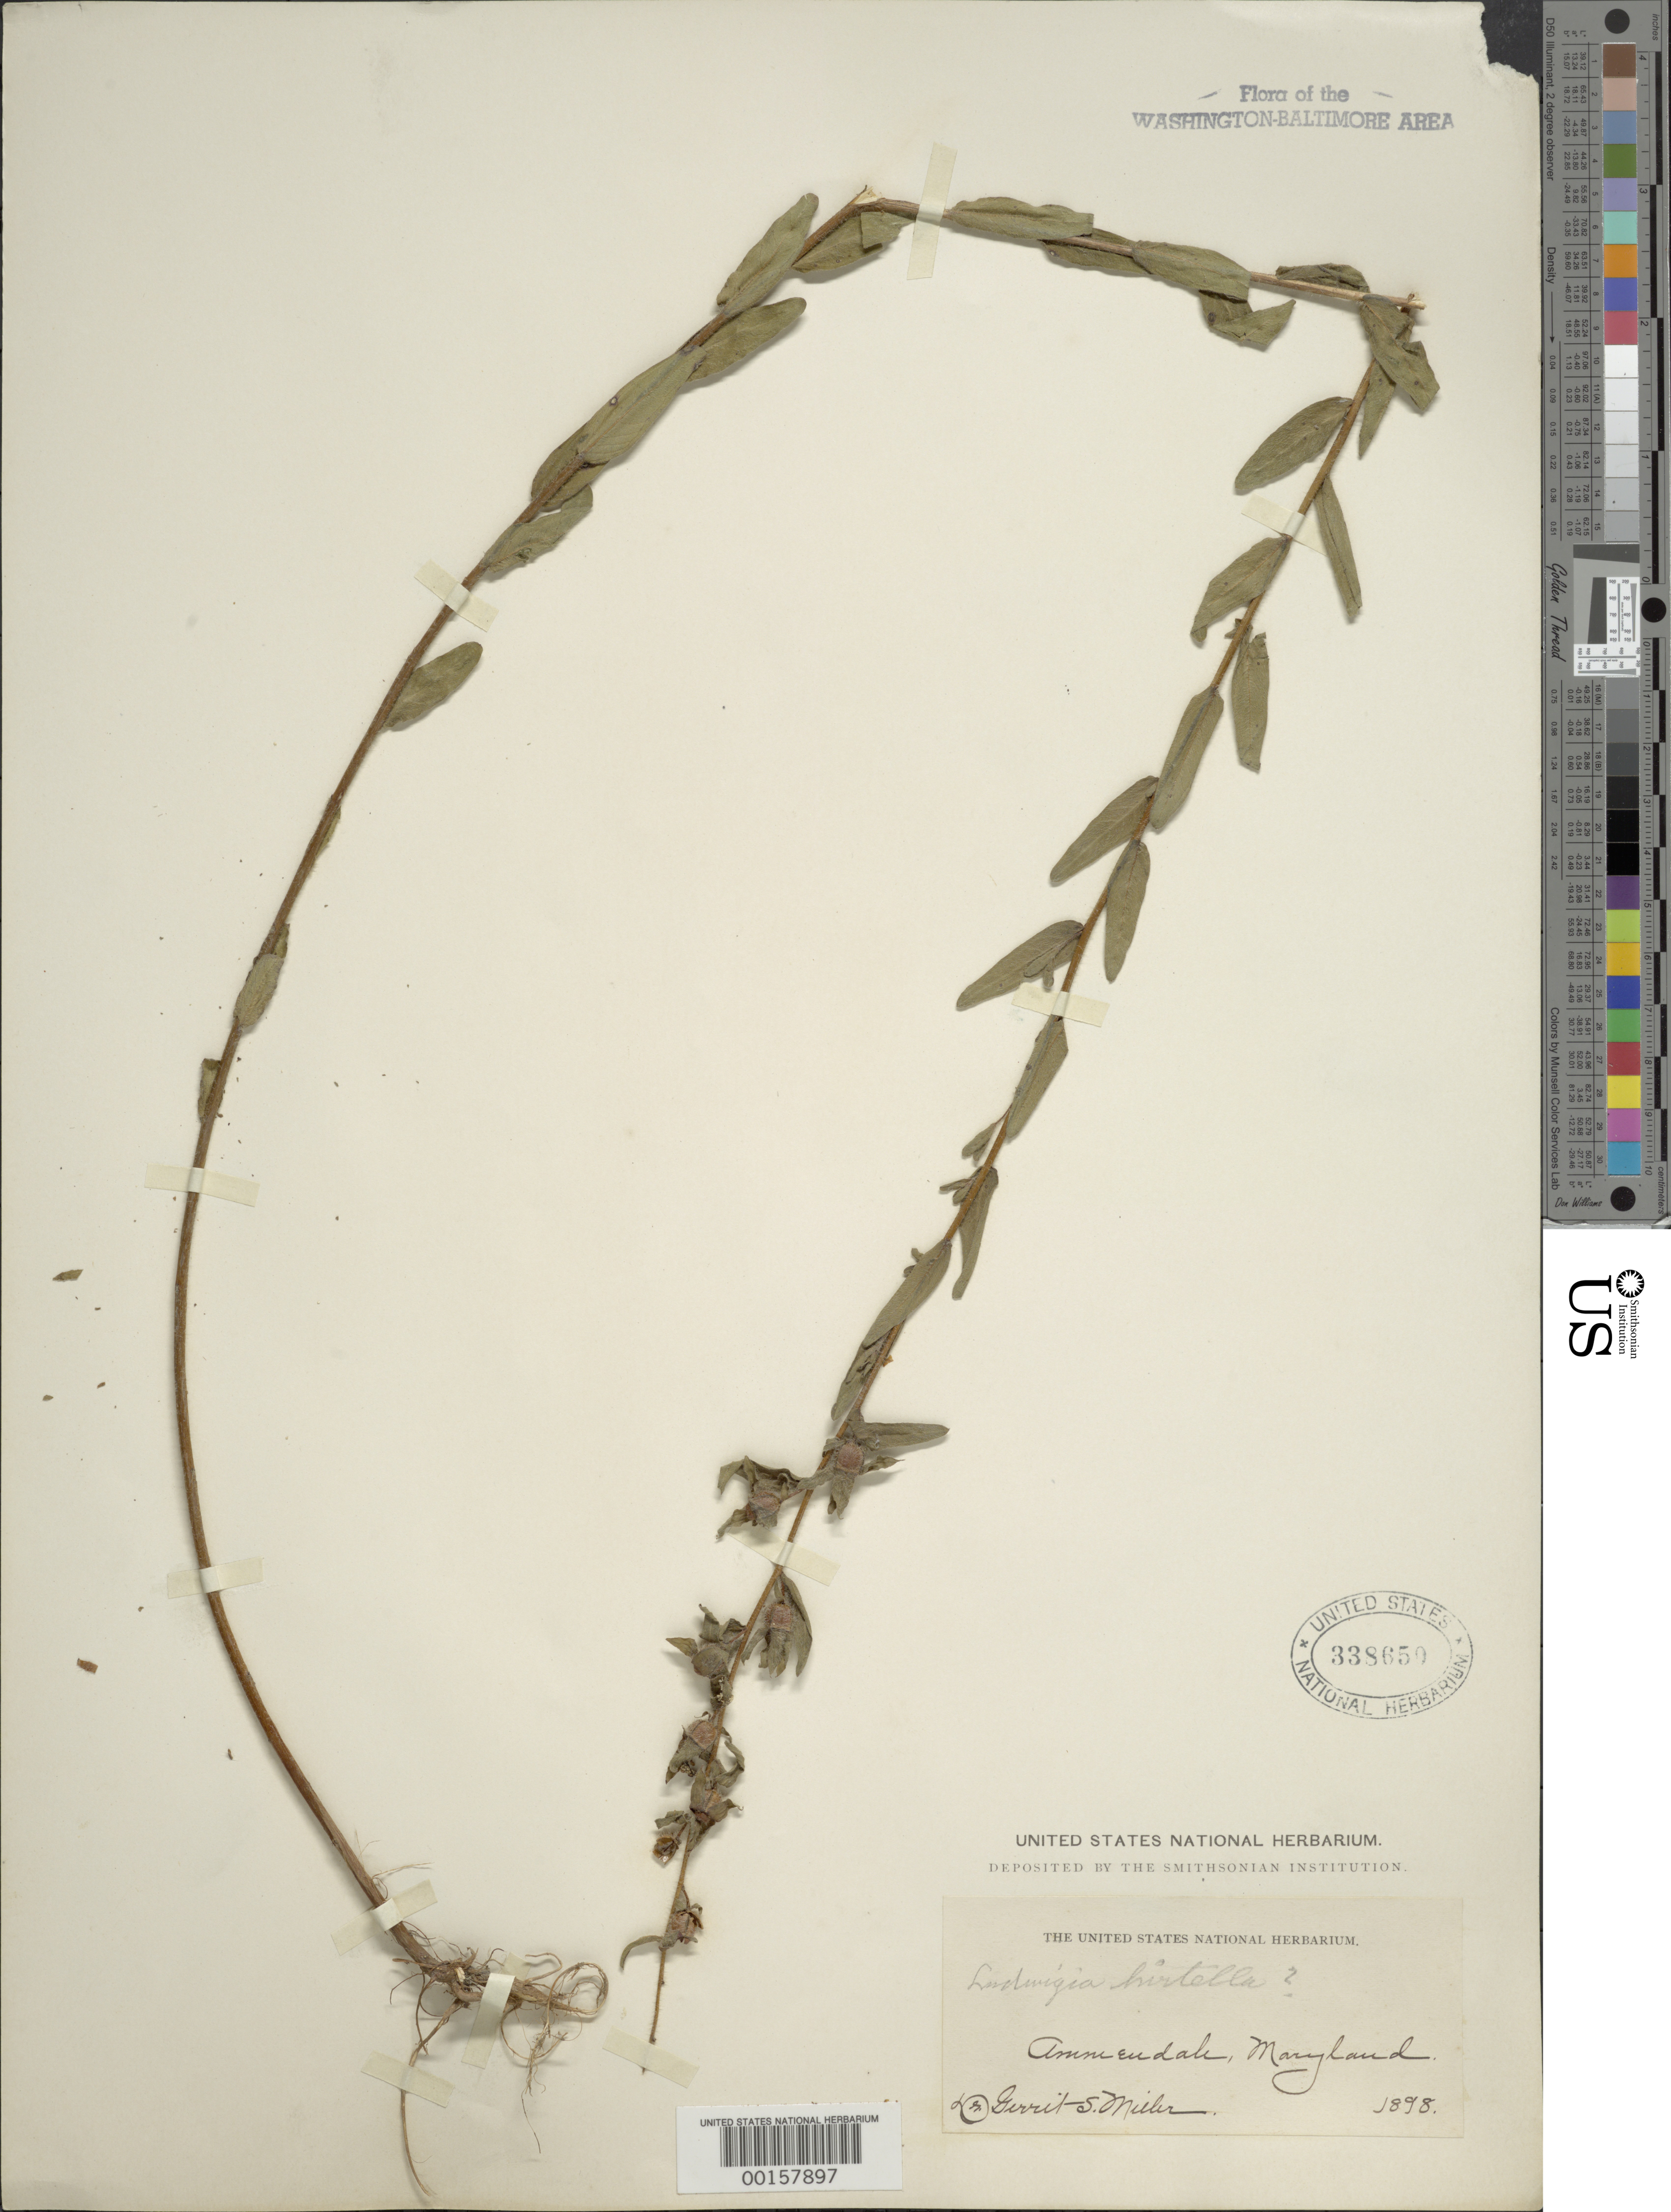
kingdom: Plantae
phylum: Tracheophyta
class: Magnoliopsida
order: Myrtales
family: Onagraceae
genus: Ludwigia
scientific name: Ludwigia hirtella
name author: Raf.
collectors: G. S. Miller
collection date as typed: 1897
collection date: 1897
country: United States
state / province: Maryland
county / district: Prince George's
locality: Ammendale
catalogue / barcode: US 338650